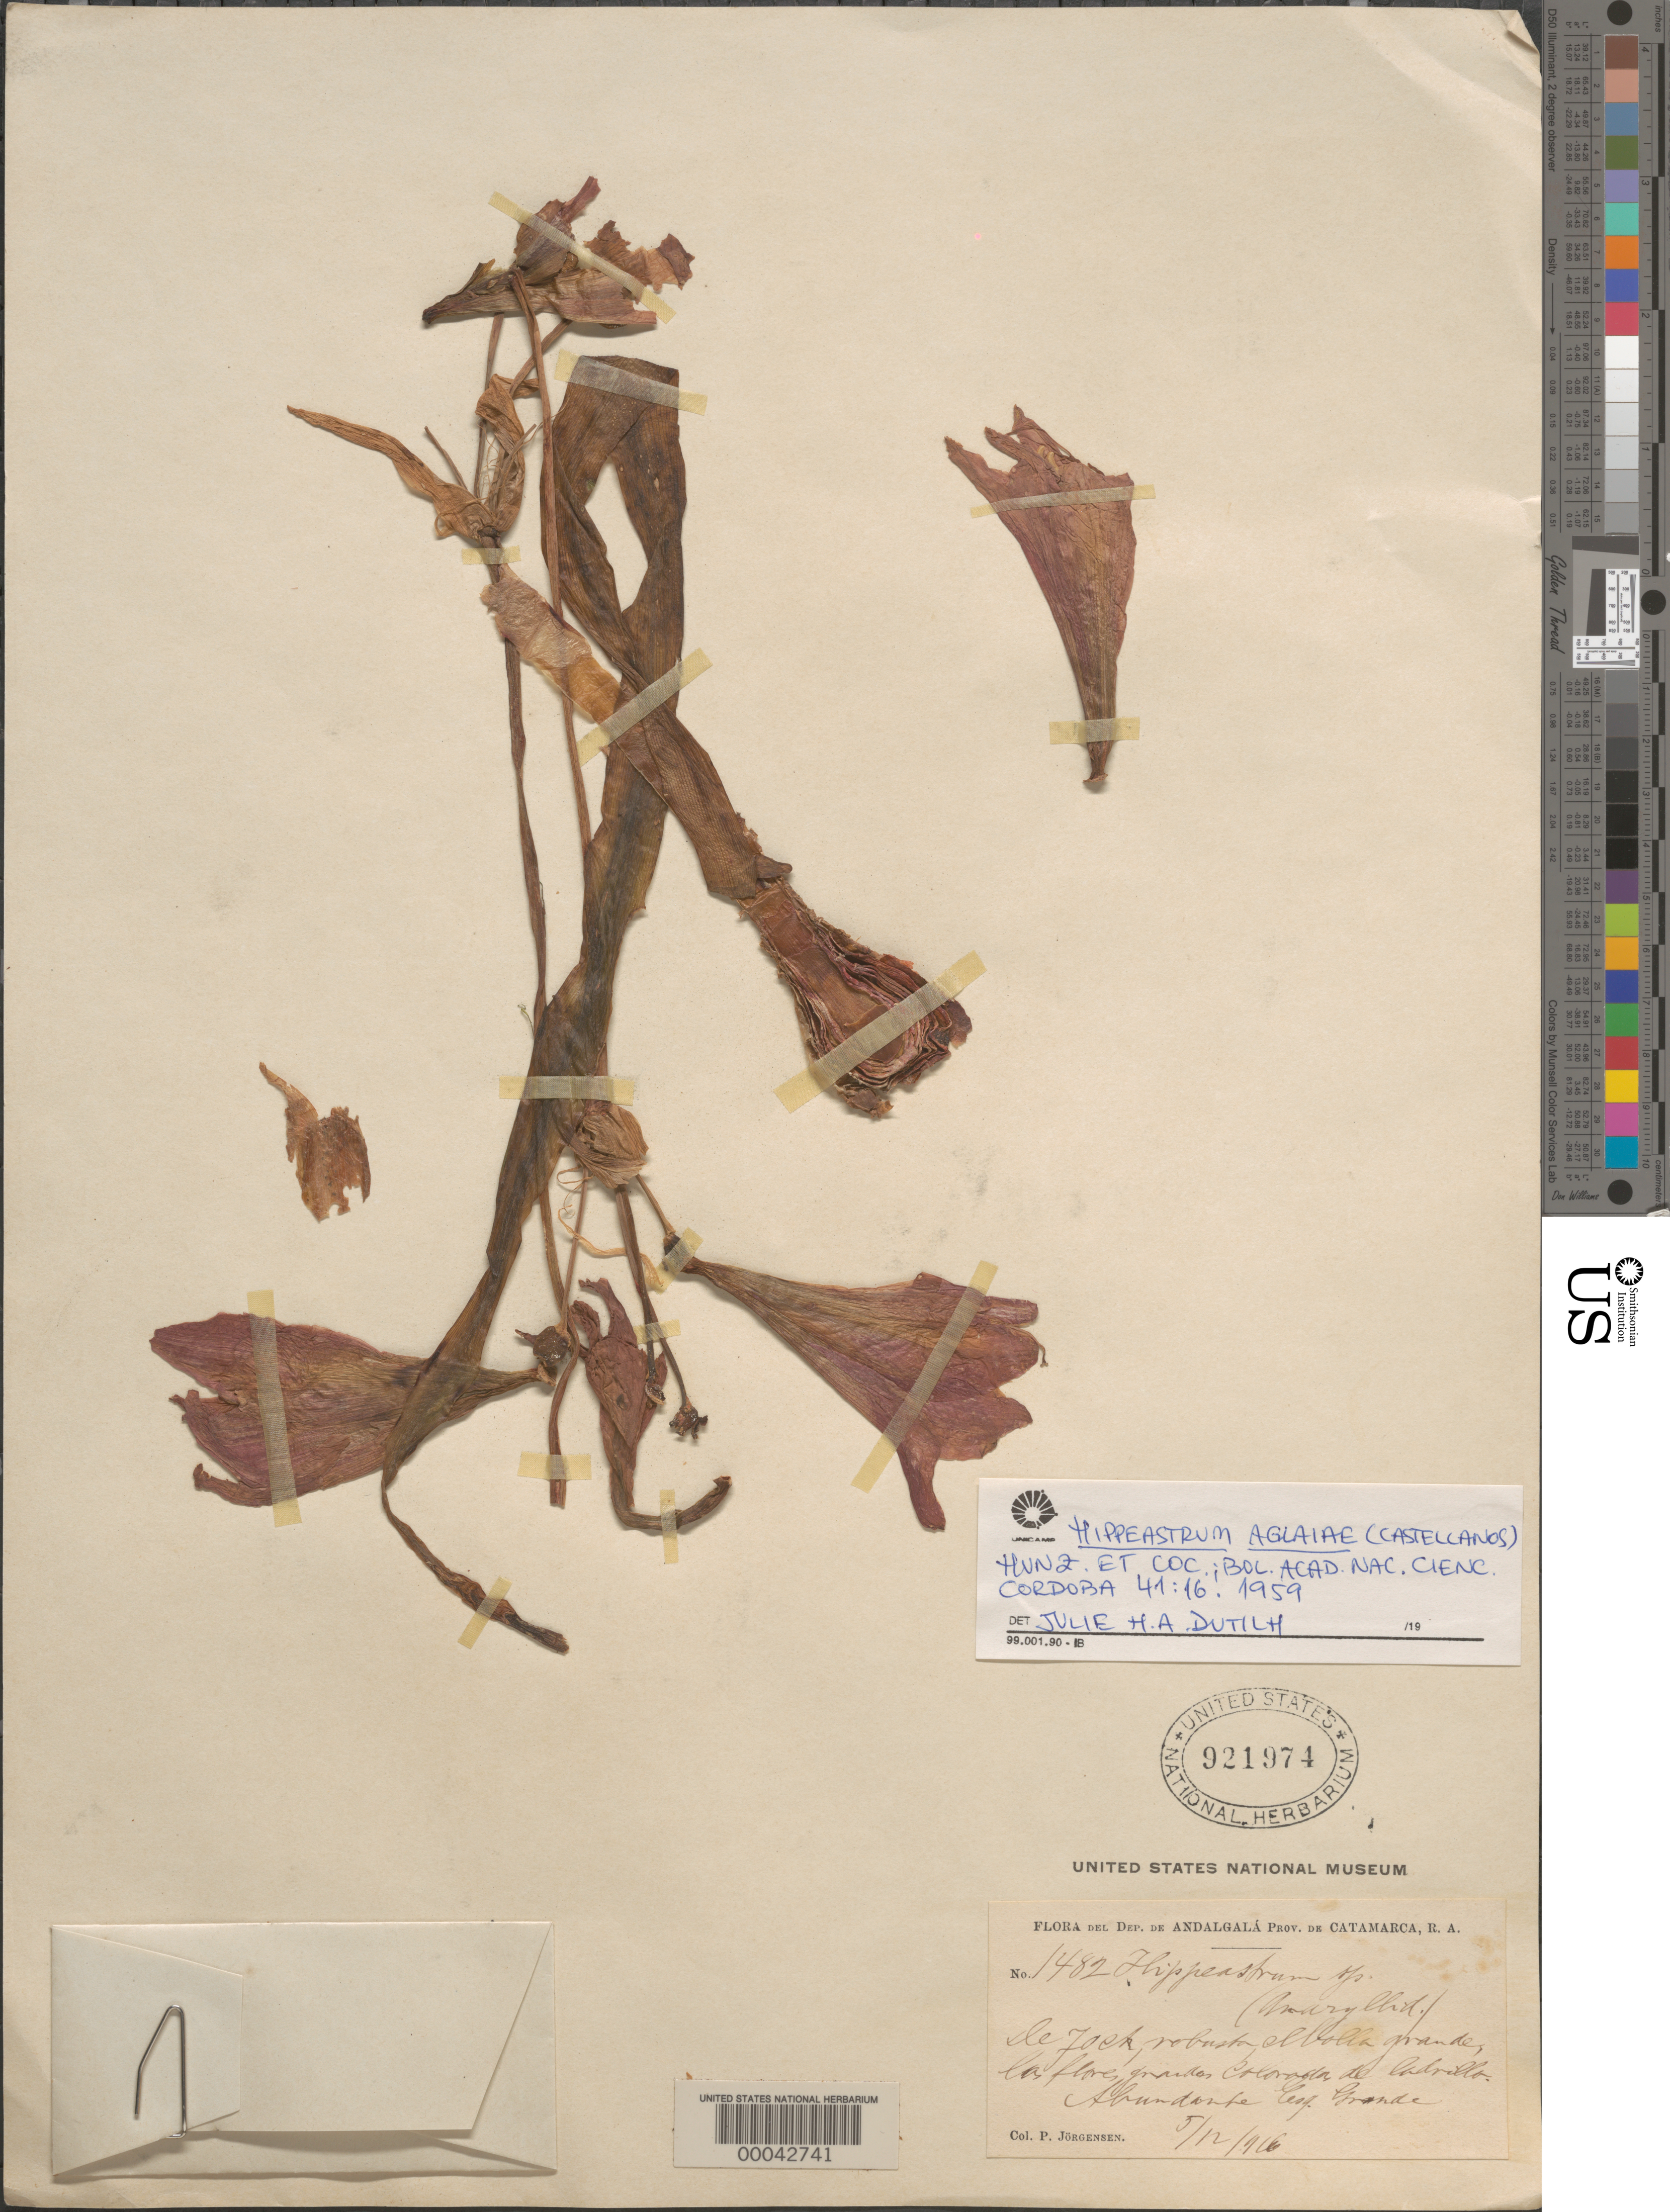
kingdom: Plantae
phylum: Tracheophyta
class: Liliopsida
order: Asparagales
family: Amaryllidaceae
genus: Hippeastrum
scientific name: Hippeastrum aglaiae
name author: (A. Cast.) Hunz. & A.A. Cocucci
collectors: P. Jorgensen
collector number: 1481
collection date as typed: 05 Dec 1916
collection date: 1916-12-05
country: Argentina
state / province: Catamarca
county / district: Andalgalá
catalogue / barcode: US 921974